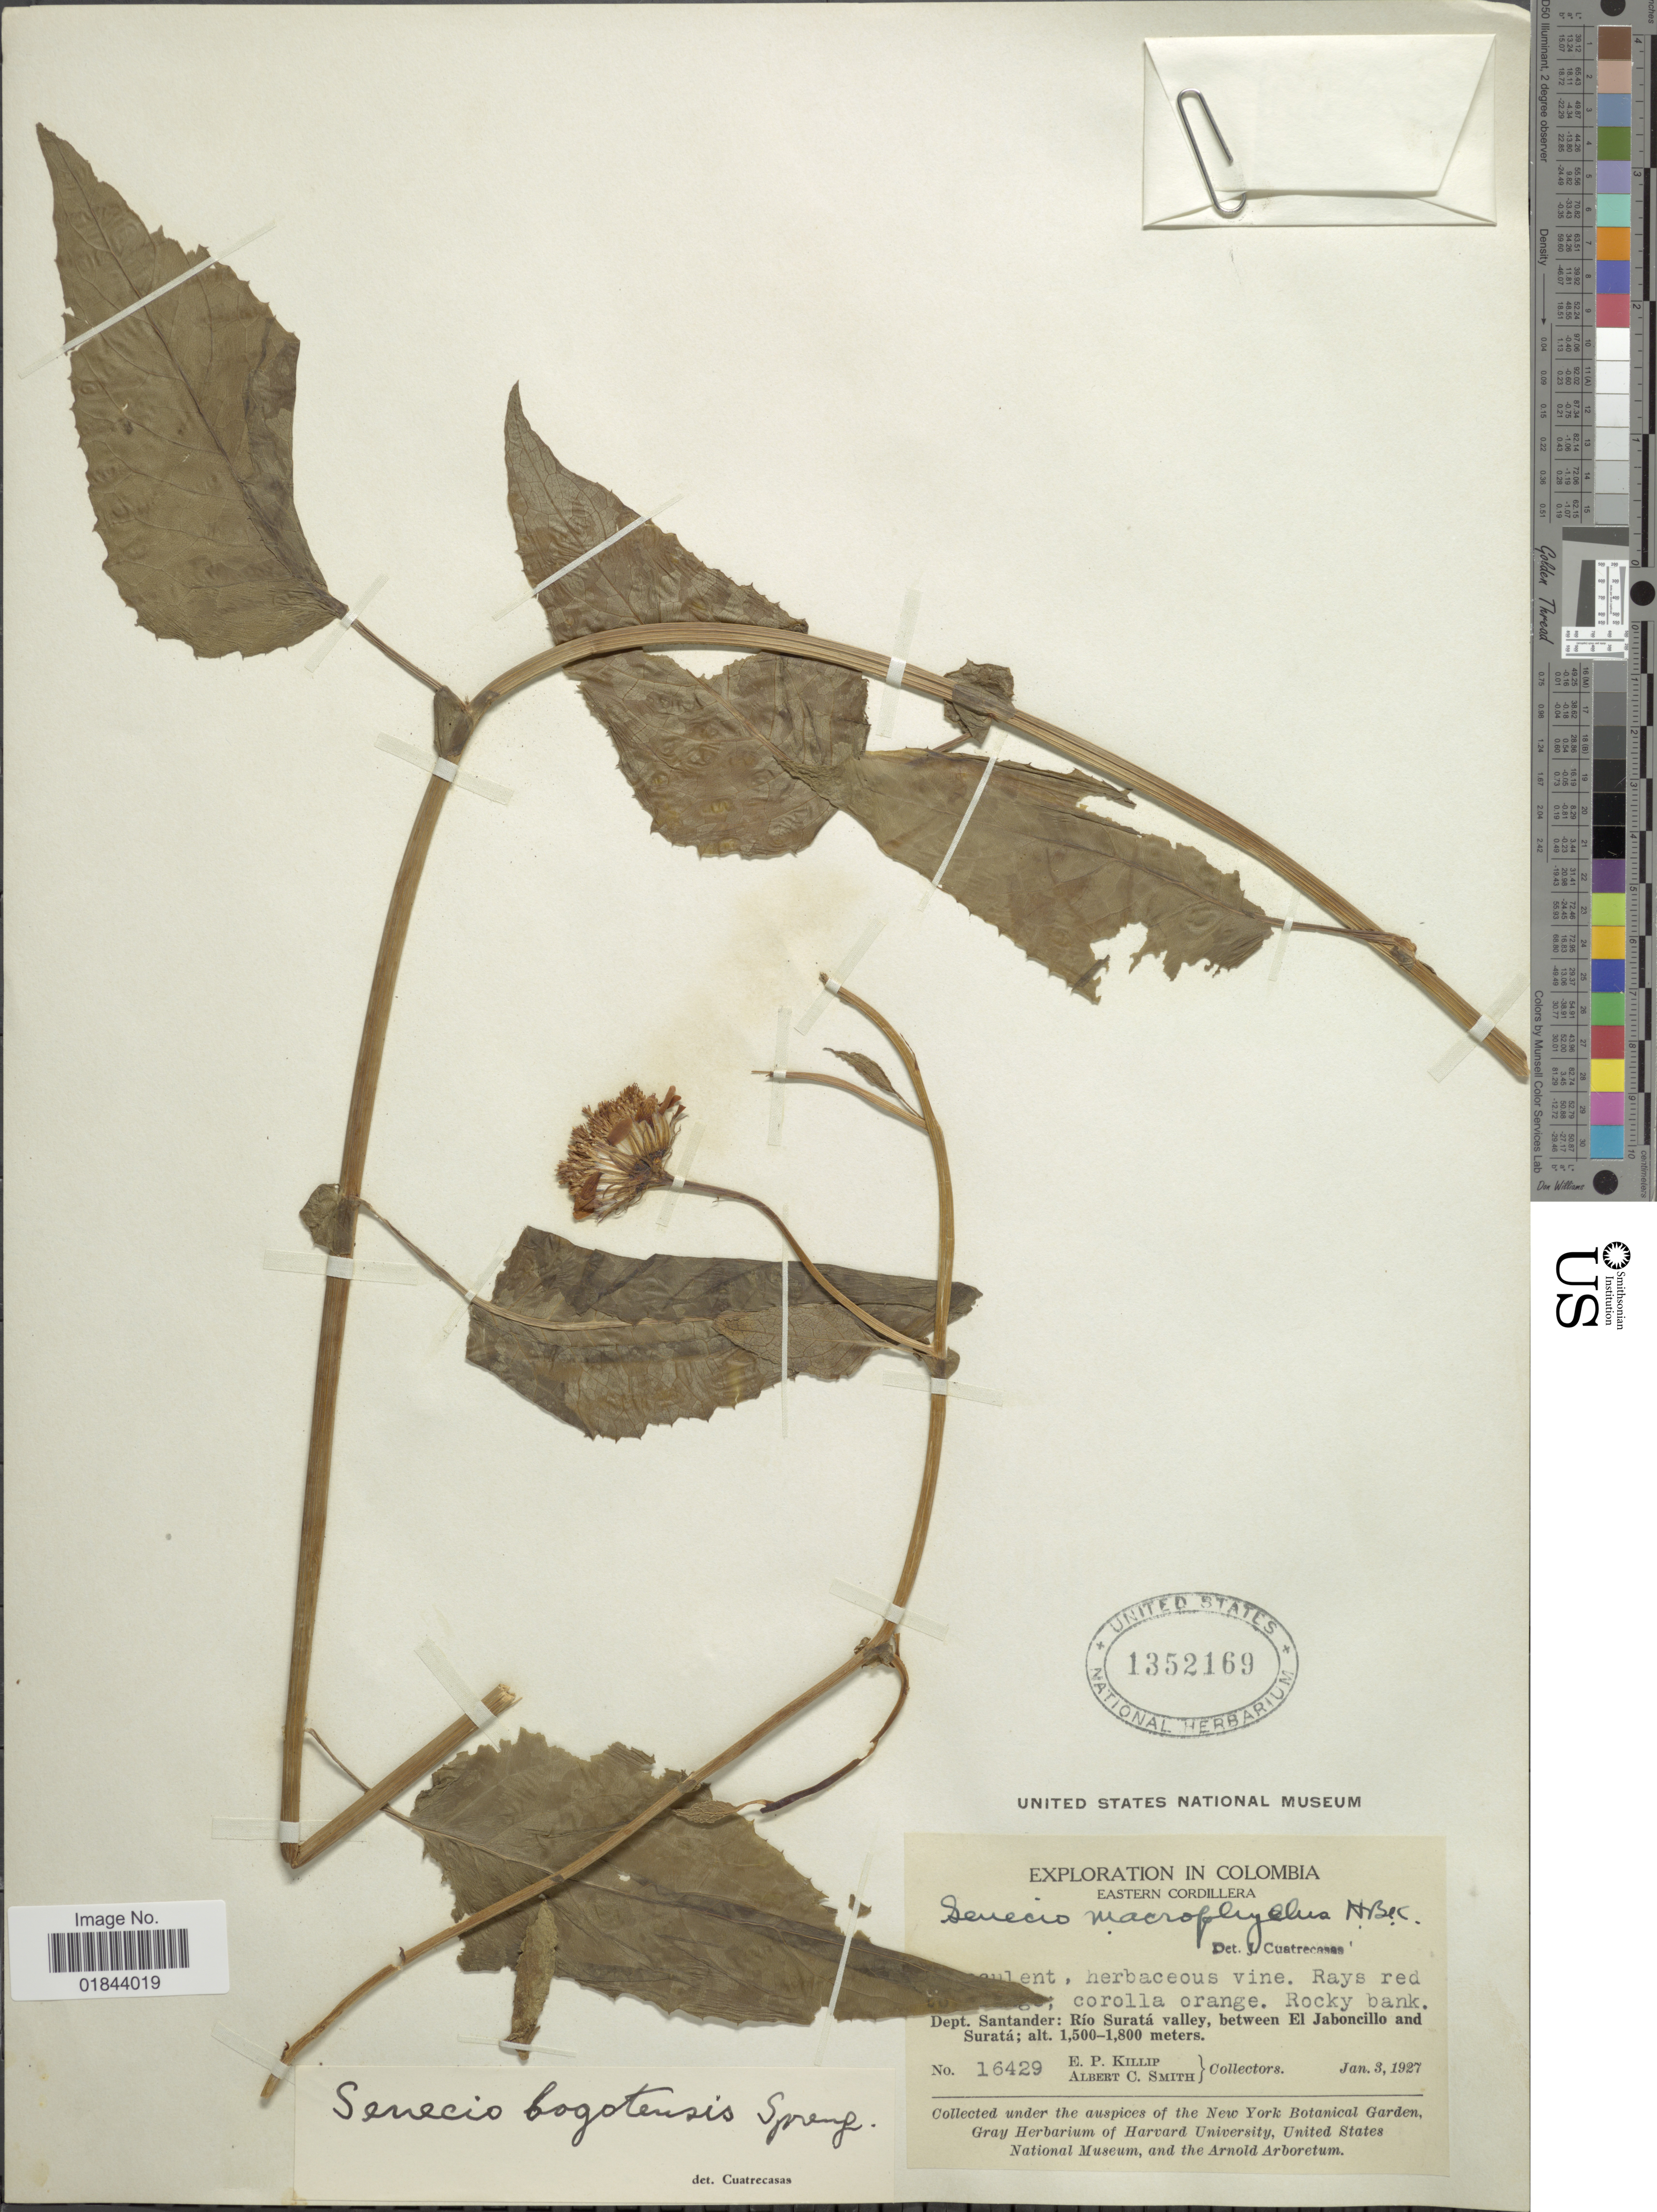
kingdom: Plantae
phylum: Tracheophyta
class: Magnoliopsida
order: Asterales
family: Asteraceae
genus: Pseudogynoxys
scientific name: Pseudogynoxys bogotensis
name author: (Spreng.) Cuatrec.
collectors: E. P. Killip & A. C. Smith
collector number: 16429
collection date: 1927-01-03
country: Colombia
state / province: Santander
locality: Eastern Cordillera, Dept. Santander: Río Suratá valley, between El Jaboncillo and Suratá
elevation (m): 1500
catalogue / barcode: US 1352169